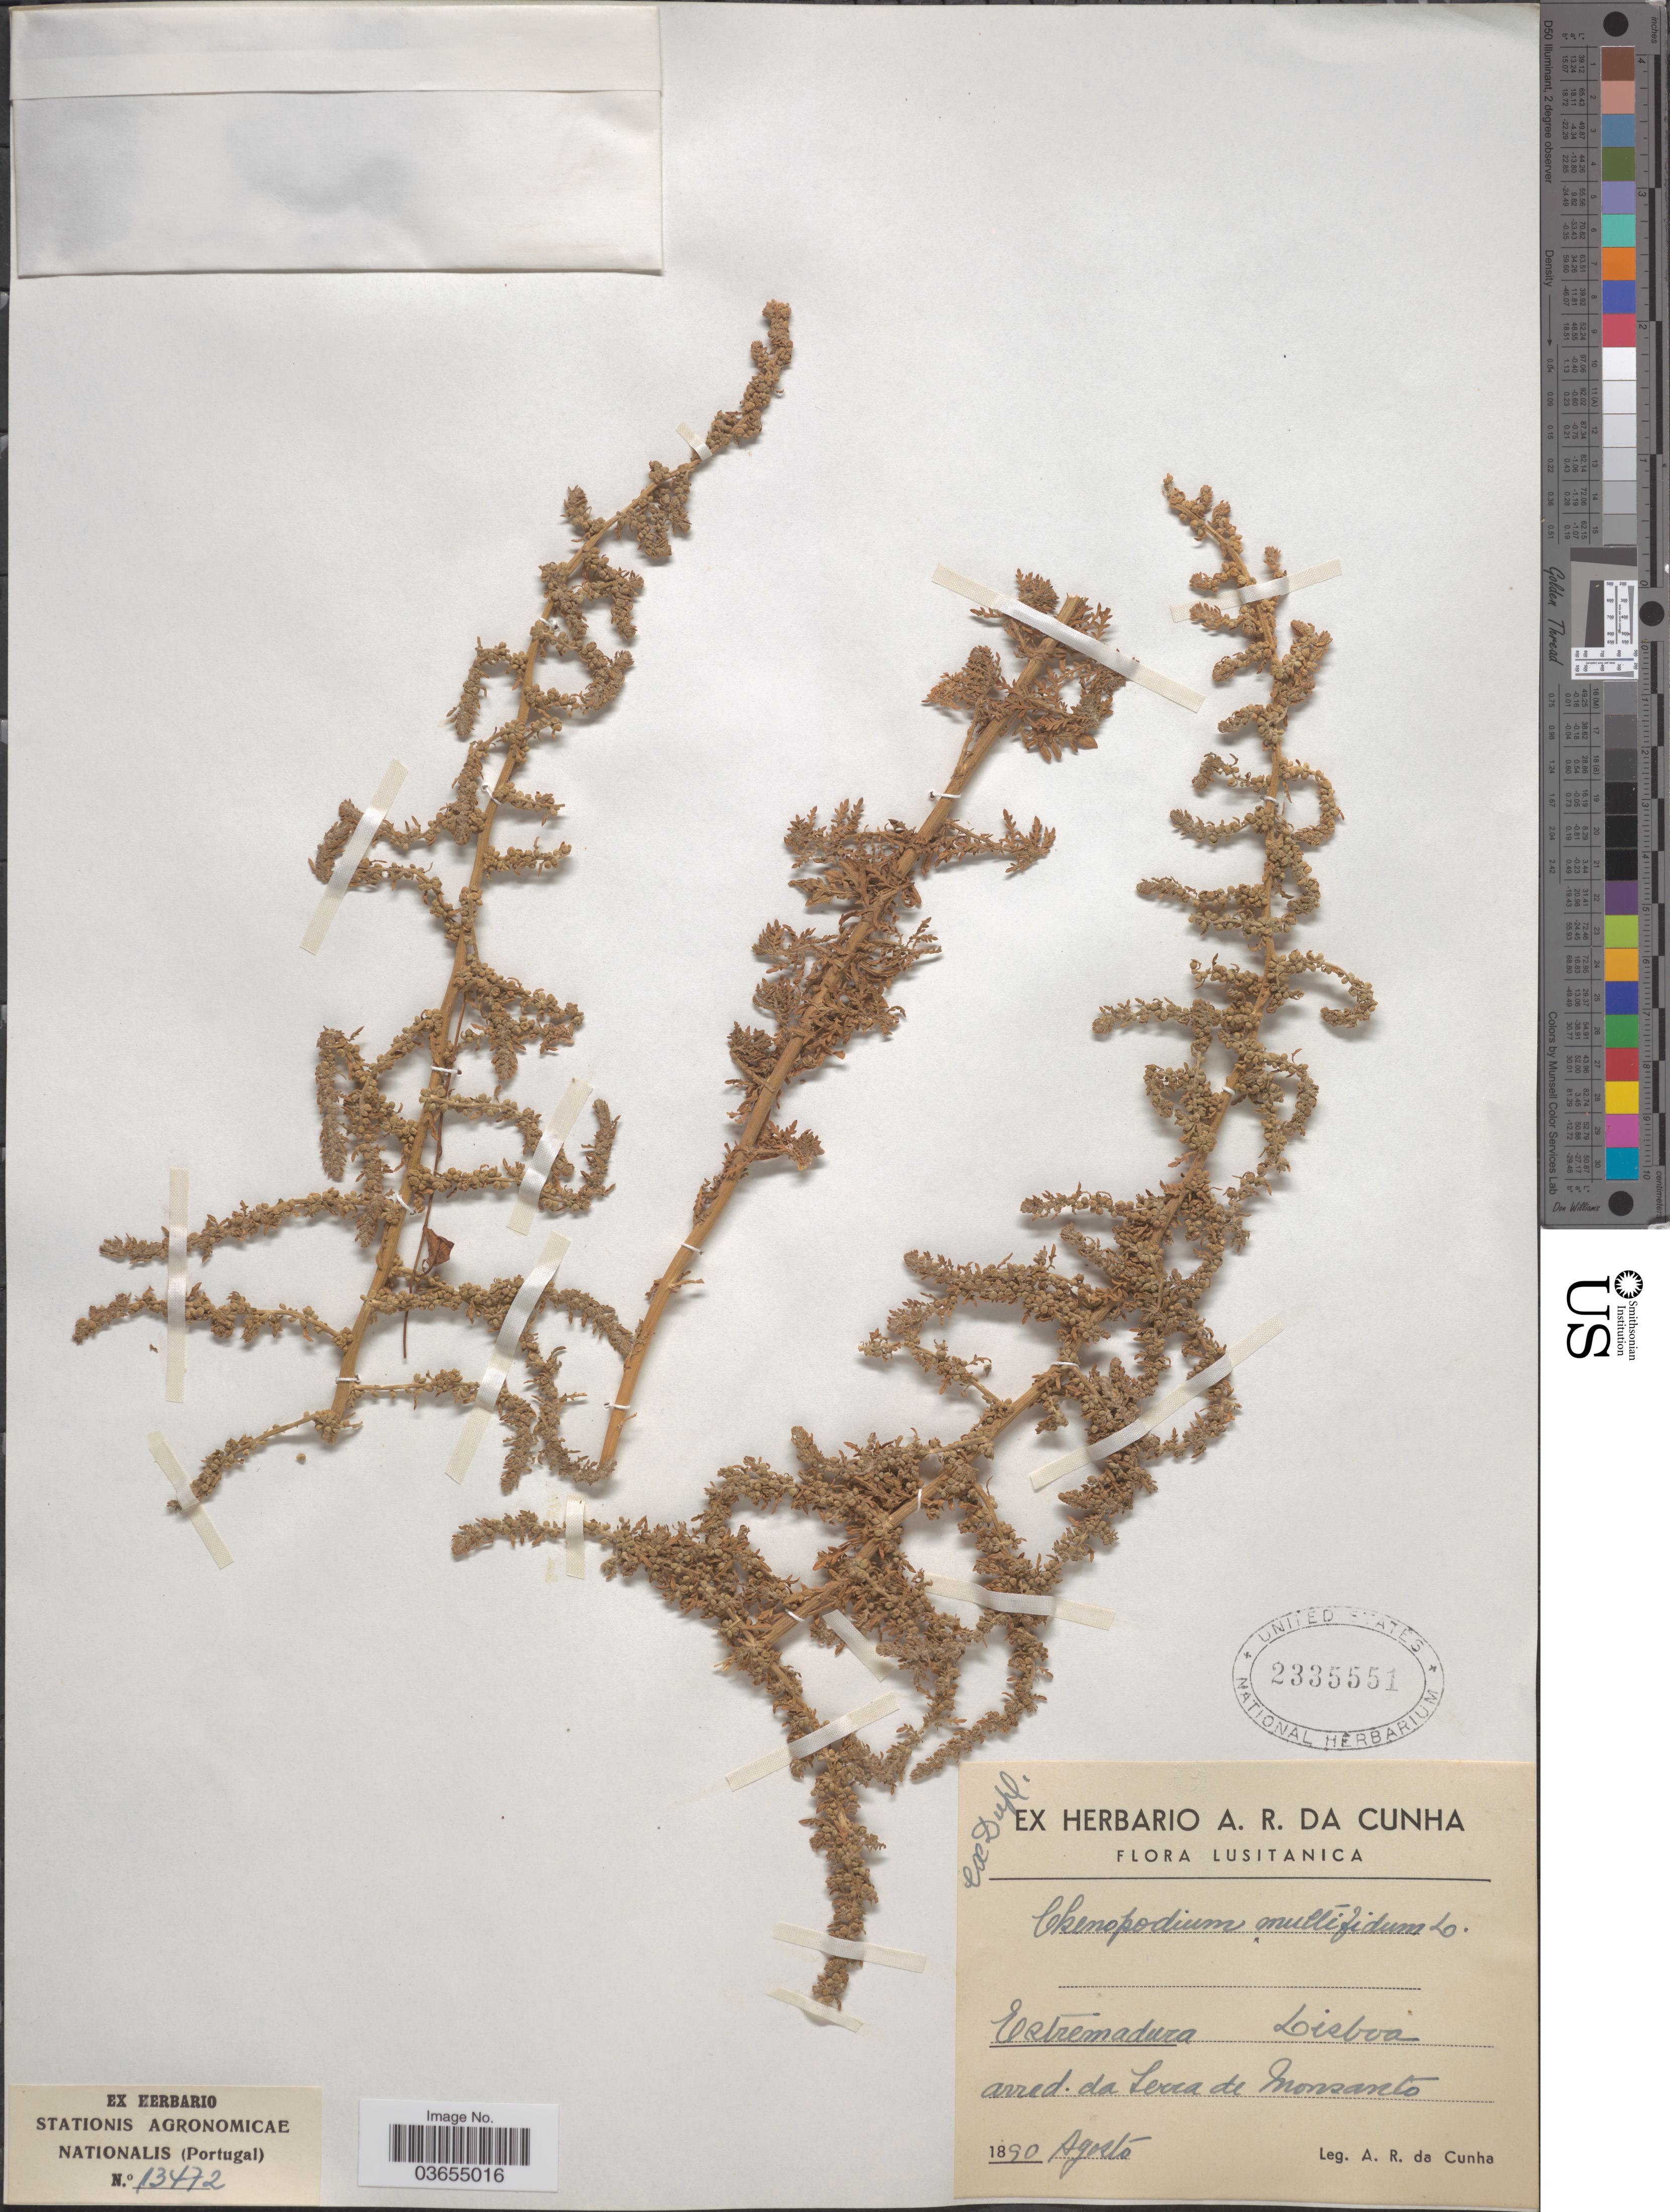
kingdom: Plantae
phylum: Tracheophyta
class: Magnoliopsida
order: Caryophyllales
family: Amaranthaceae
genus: Chenopodium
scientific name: Chenopodium multifidum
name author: L.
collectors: A. Da Cunha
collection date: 1890-08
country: Portugal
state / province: Lisboa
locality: Estremadura. arred. da Serra de Monsanto.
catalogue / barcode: US 2335551